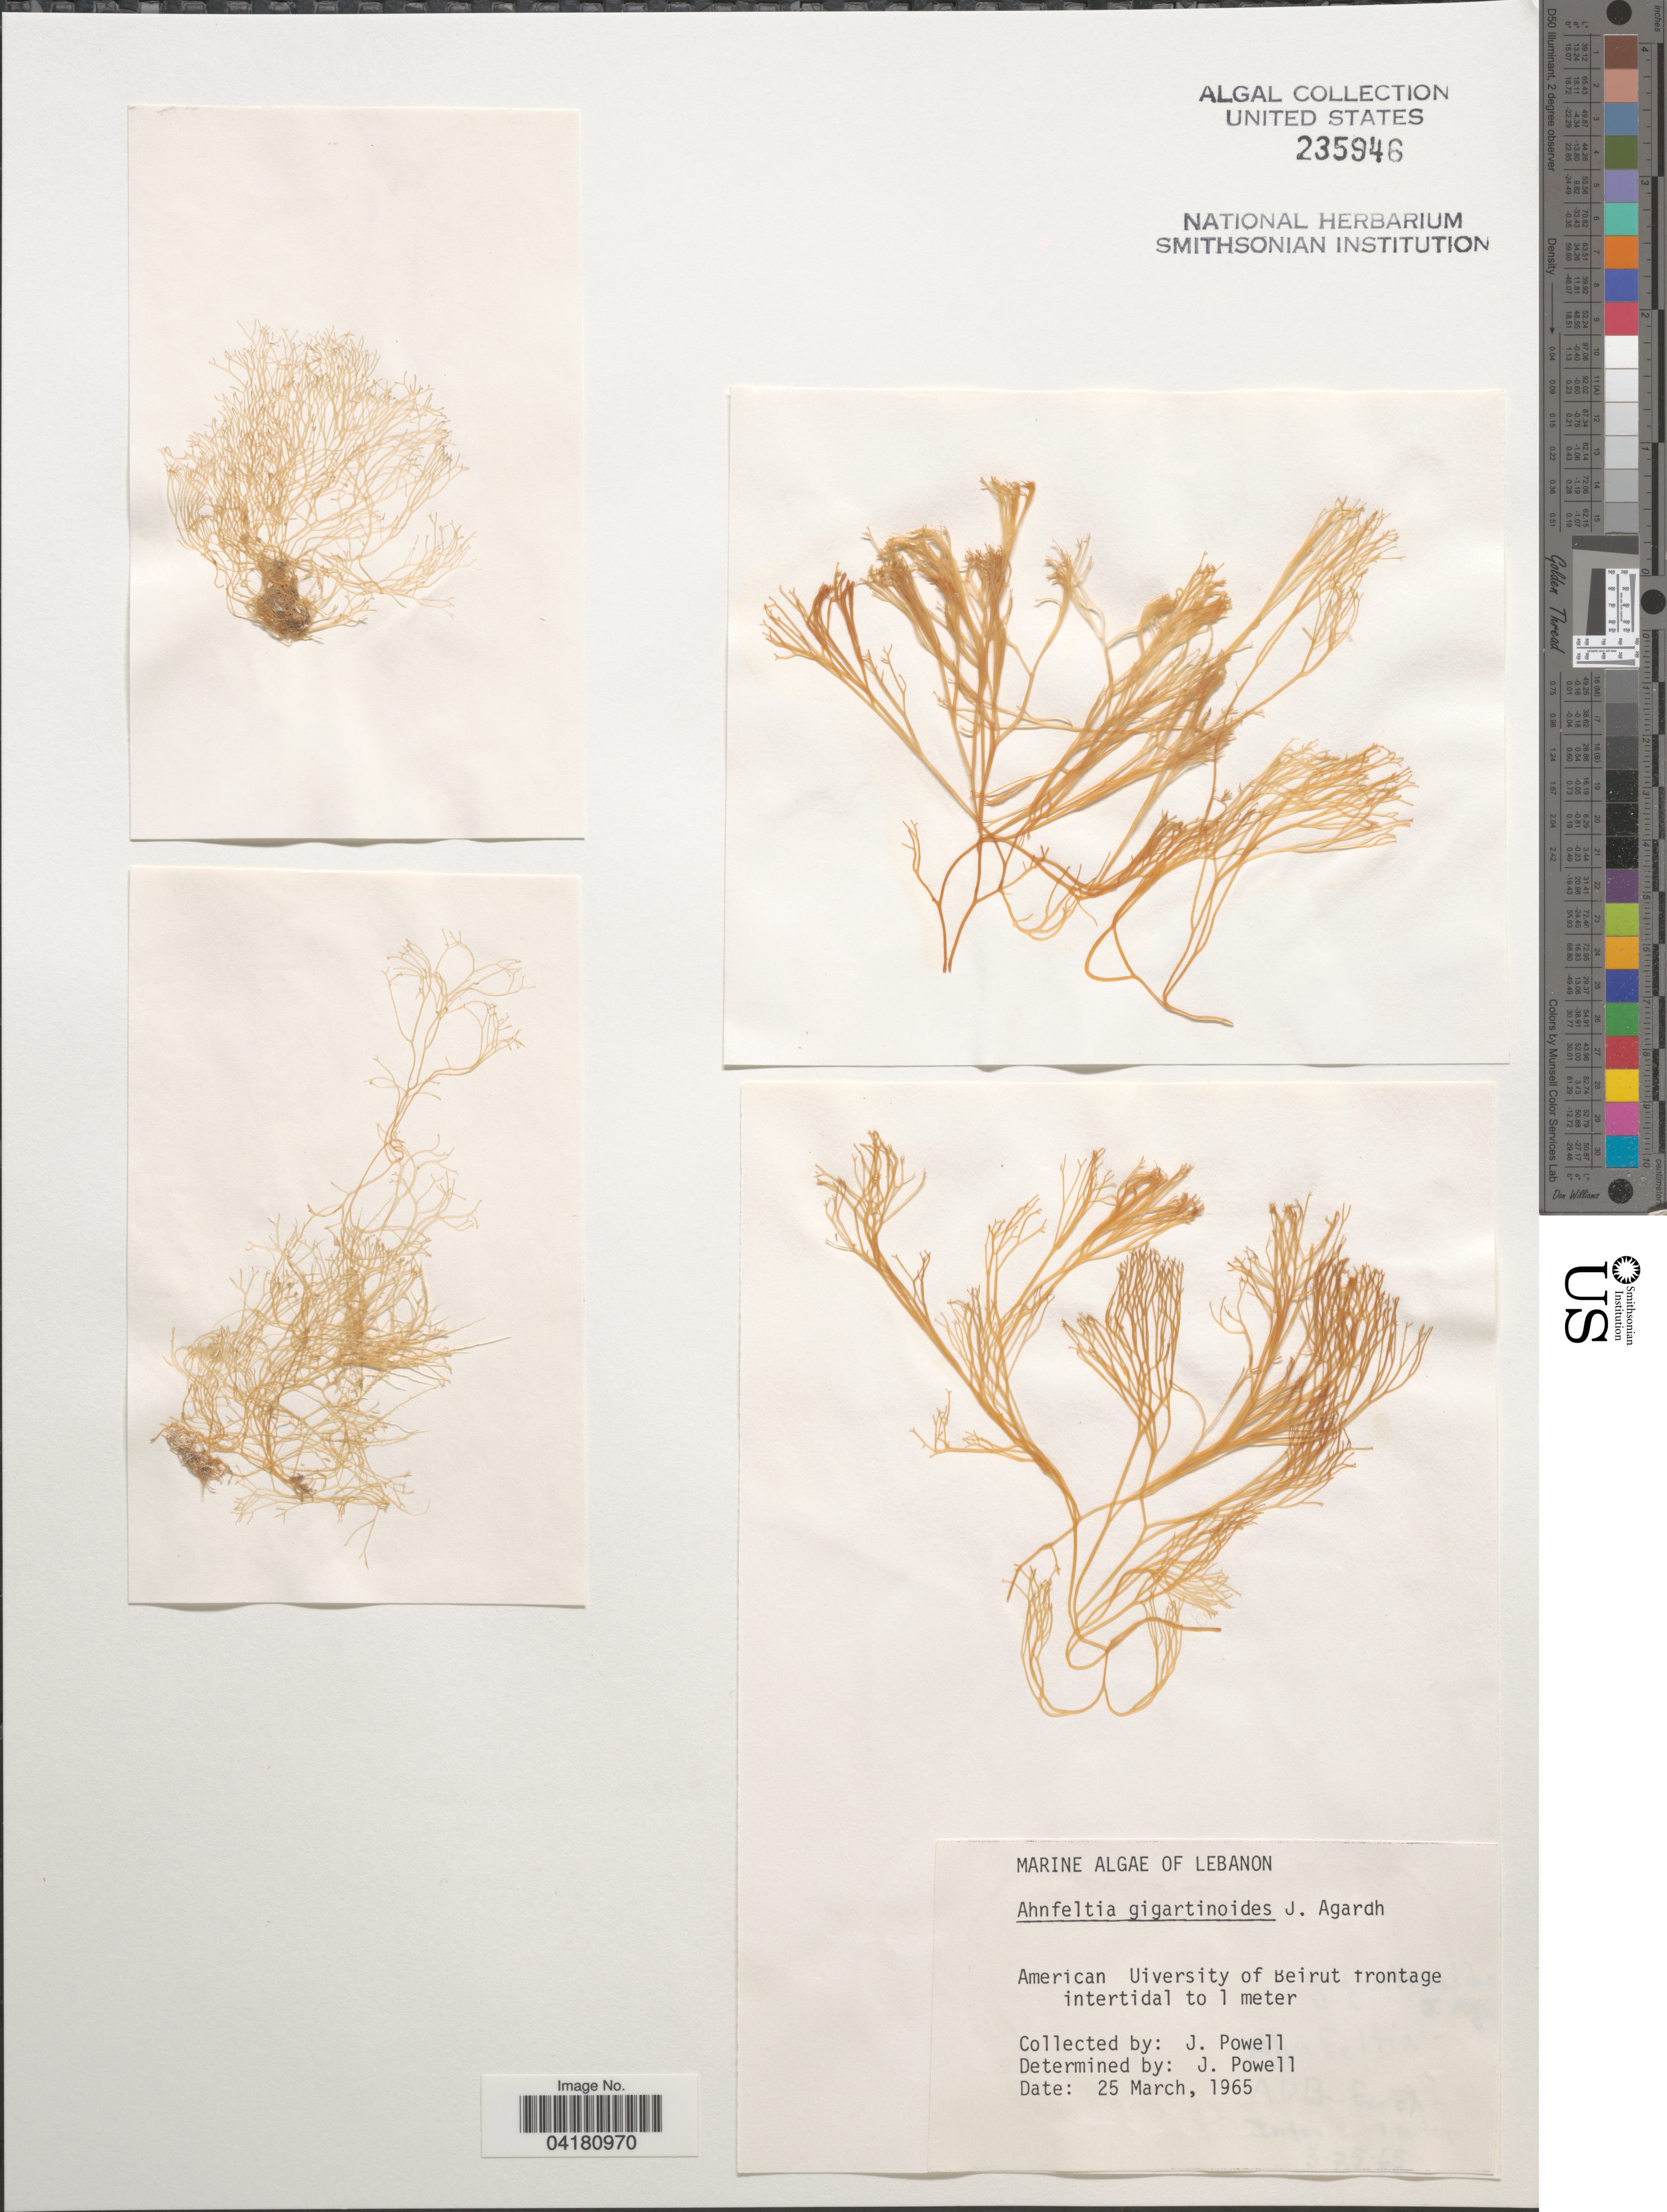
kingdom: Plantae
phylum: Rhodophyta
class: Florideophyceae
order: Ahnfeltiales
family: Ahnfeltiaceae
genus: Ahnfeltia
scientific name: Ahnfeltia gigartinoides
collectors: J. Powell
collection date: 1965-03-25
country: Lebanon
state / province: Beyrouth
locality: American Uiversity of Beirut frontage intertidal to 1 meter.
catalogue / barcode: US 235946